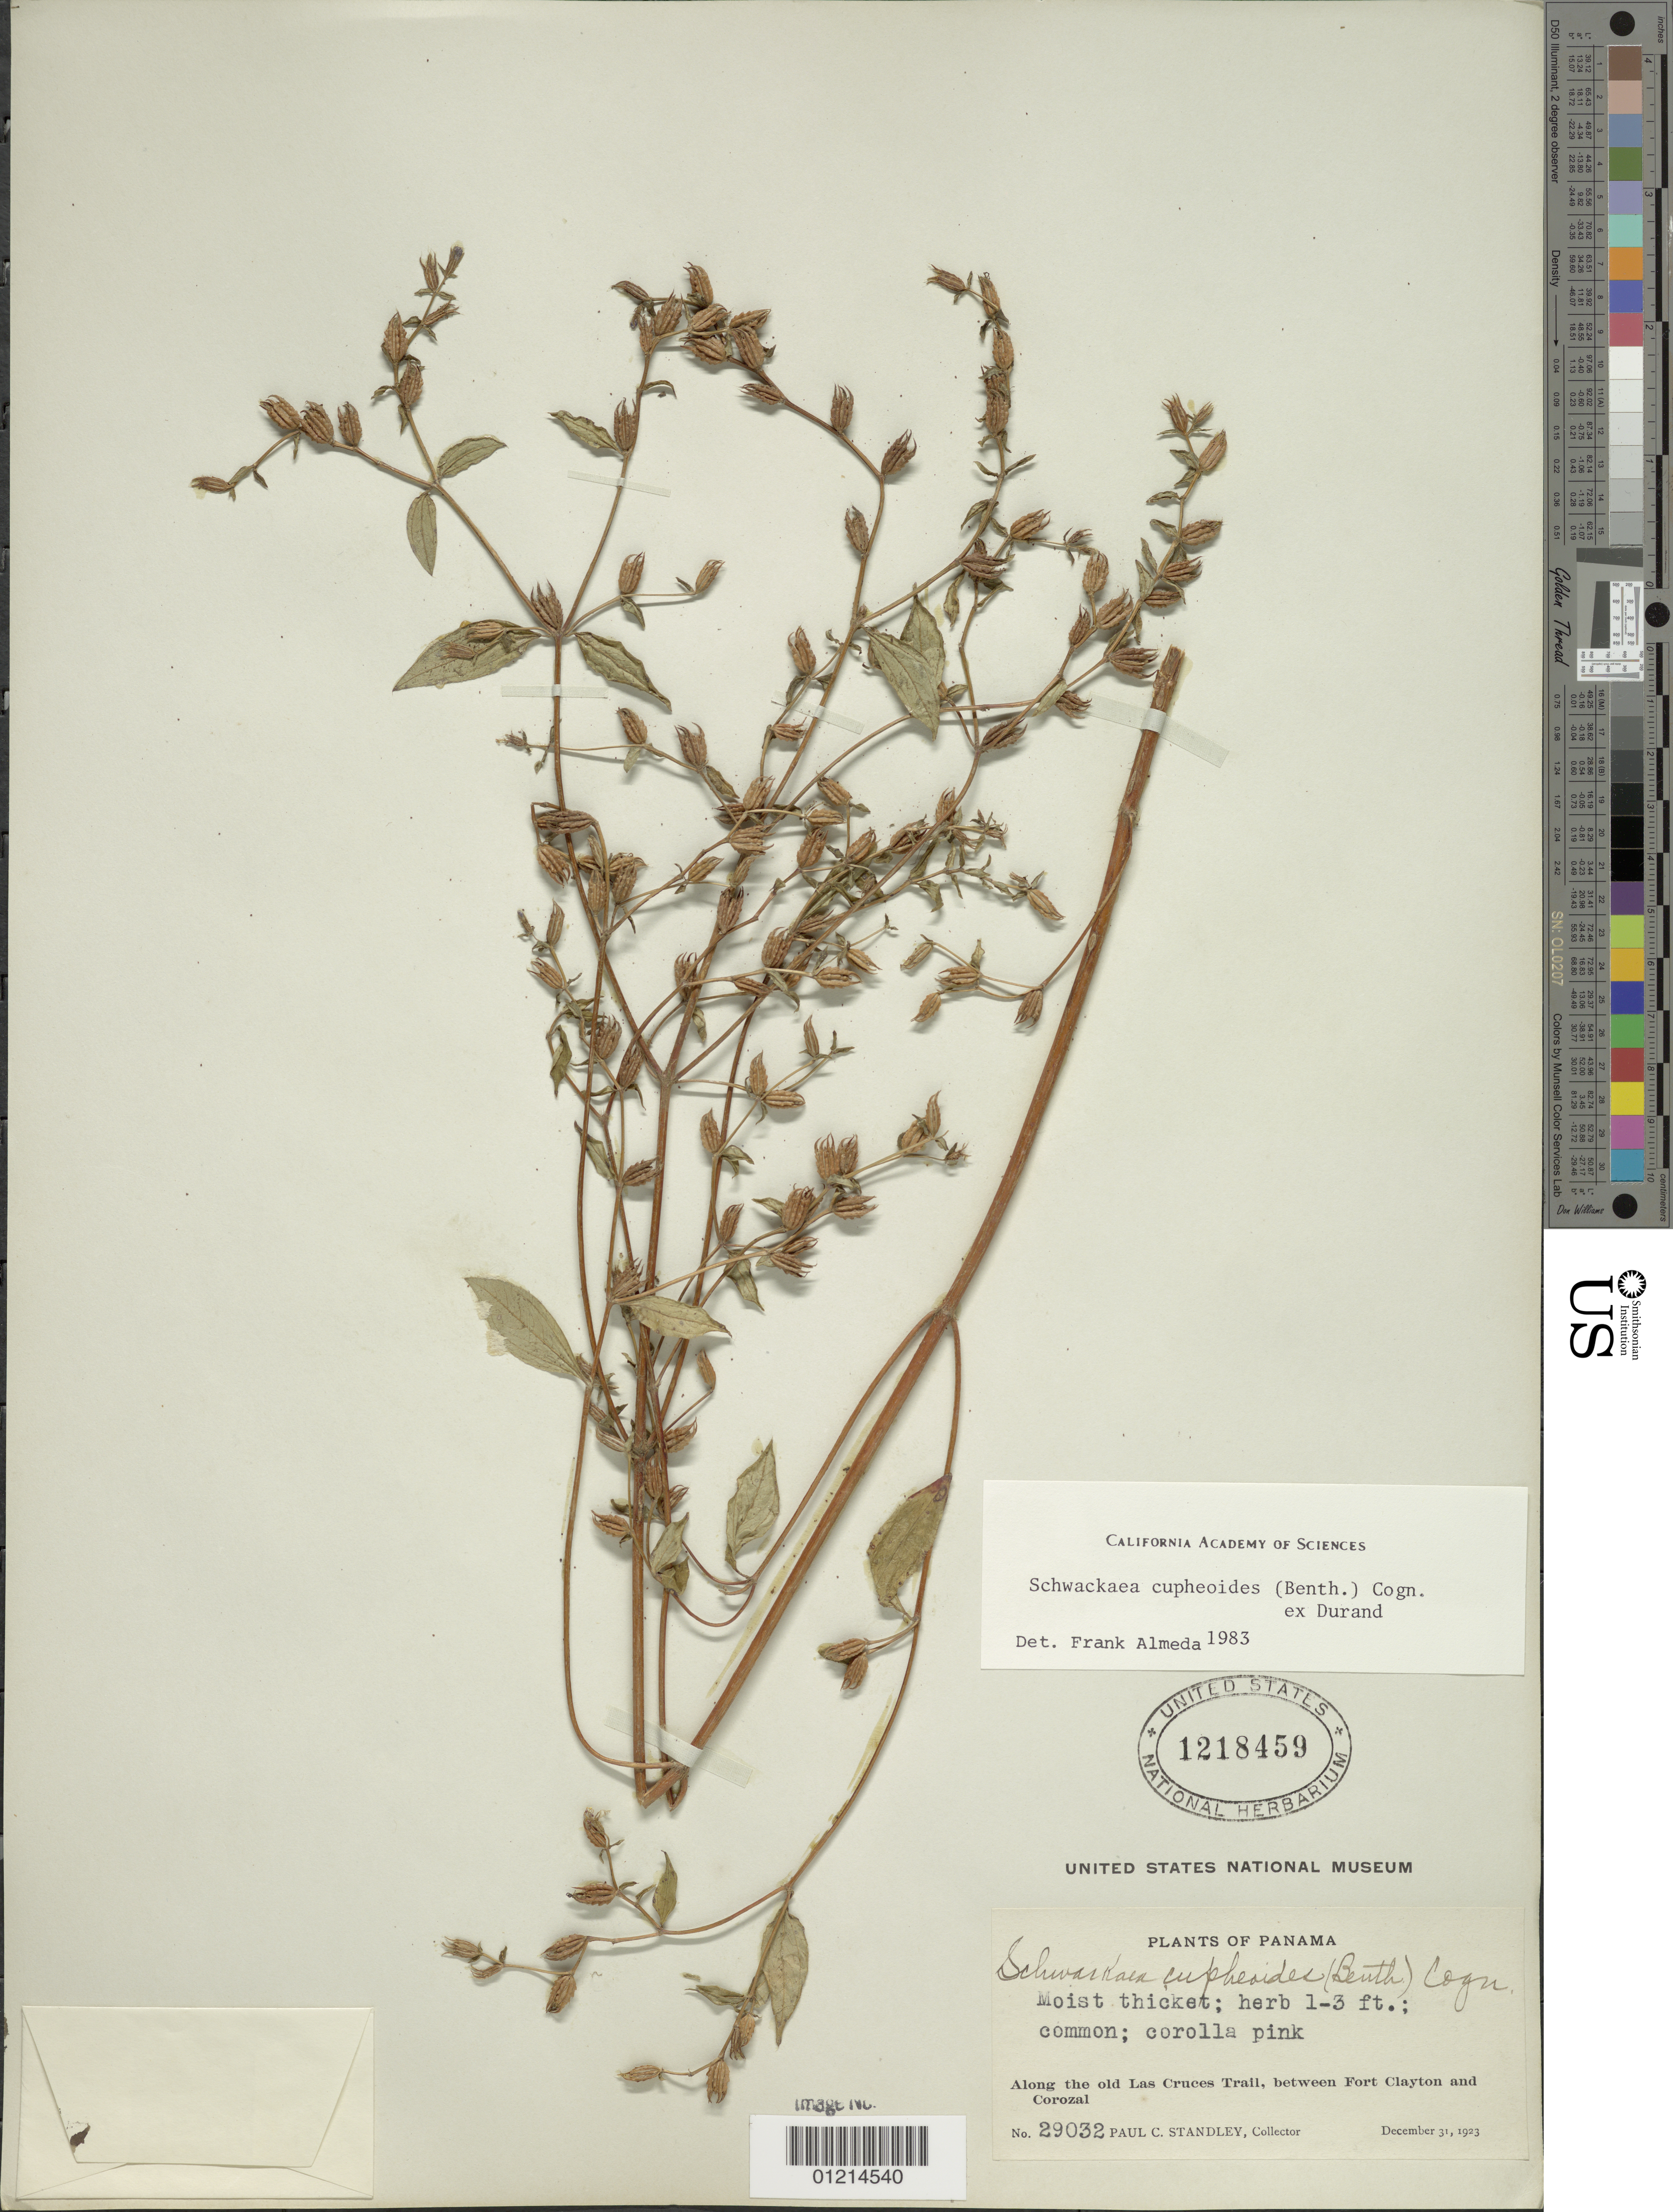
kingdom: Plantae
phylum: Tracheophyta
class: Magnoliopsida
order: Myrtales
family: Melastomataceae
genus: Schwackaea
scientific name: Schwackaea cupheoides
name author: (Benth.) Cogn.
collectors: P. C. Standley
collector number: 29032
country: Panama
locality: Along the old Las Cruces Trail between Fort Clayton and Corozal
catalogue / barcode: US 1218459